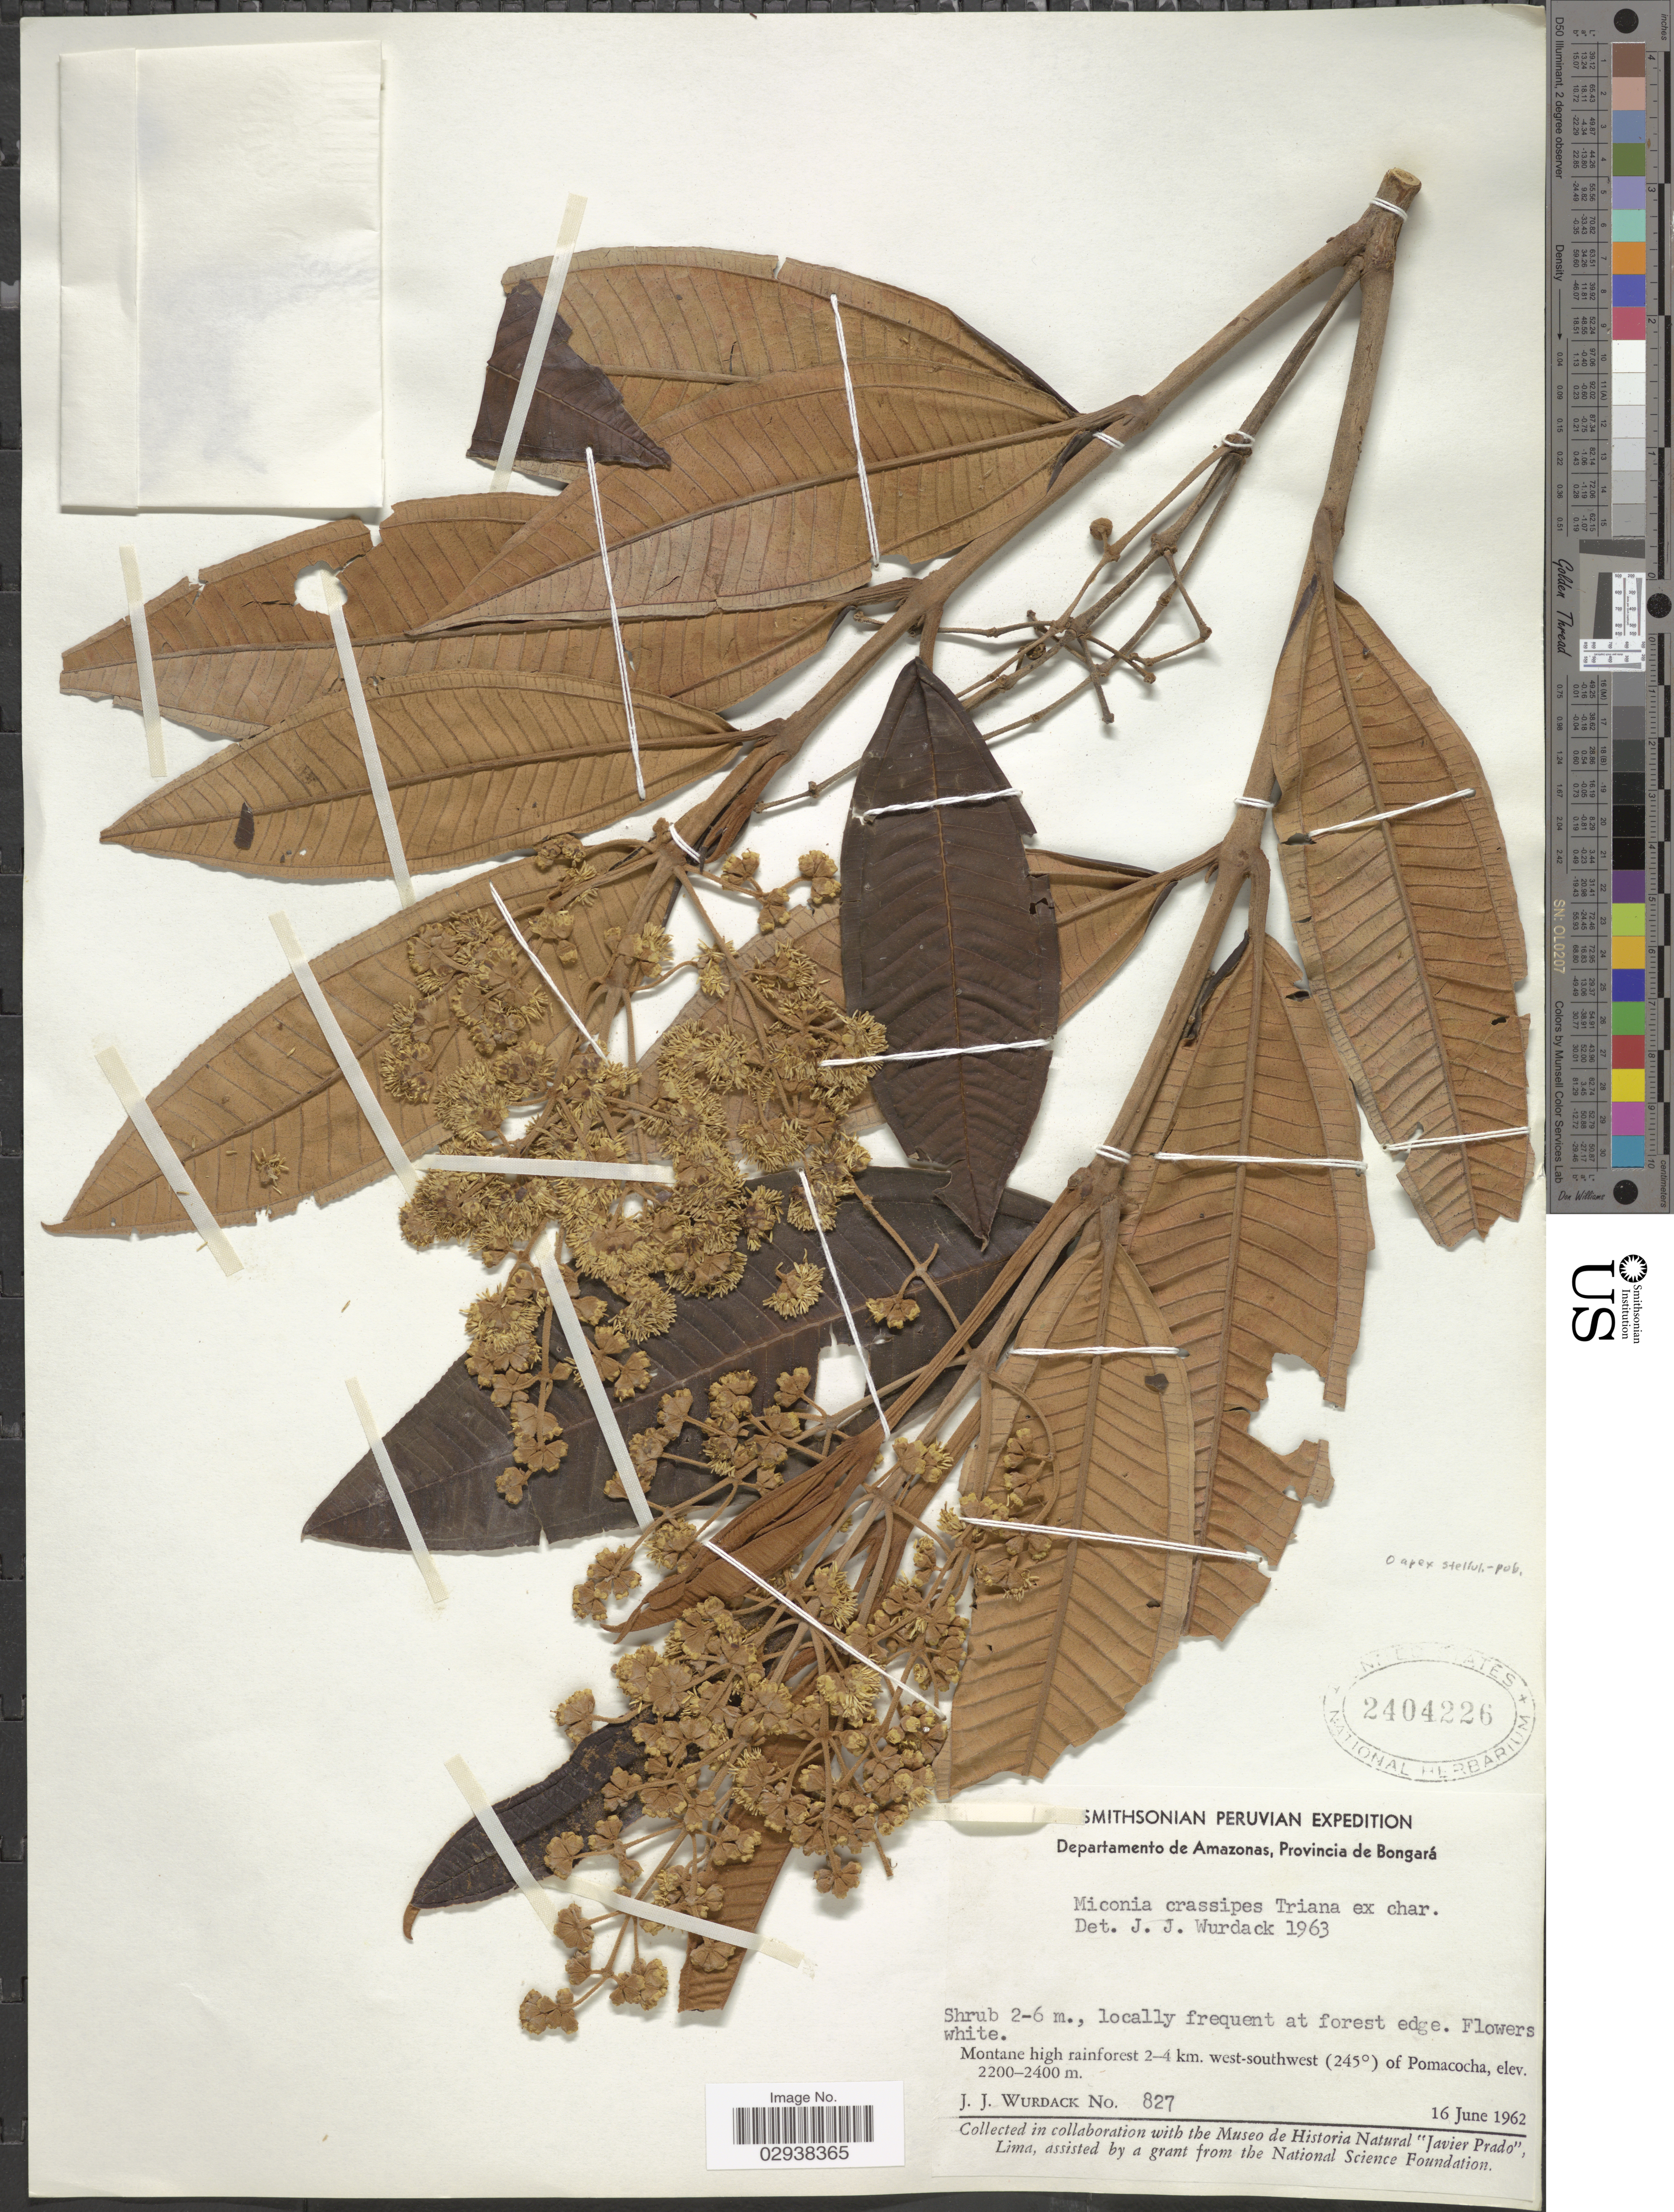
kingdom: Plantae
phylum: Tracheophyta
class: Magnoliopsida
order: Myrtales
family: Melastomataceae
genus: Miconia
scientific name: Miconia crassipes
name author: Triana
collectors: J. J. Wurdack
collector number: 827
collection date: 1962-06-16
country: Peru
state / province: Amazonas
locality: Departamento de Amazonas, Provincia de Bongará, Montane high rainforest 2-4 km, west-southwest (245°) of Pomacocha.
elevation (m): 2200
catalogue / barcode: US 2404226